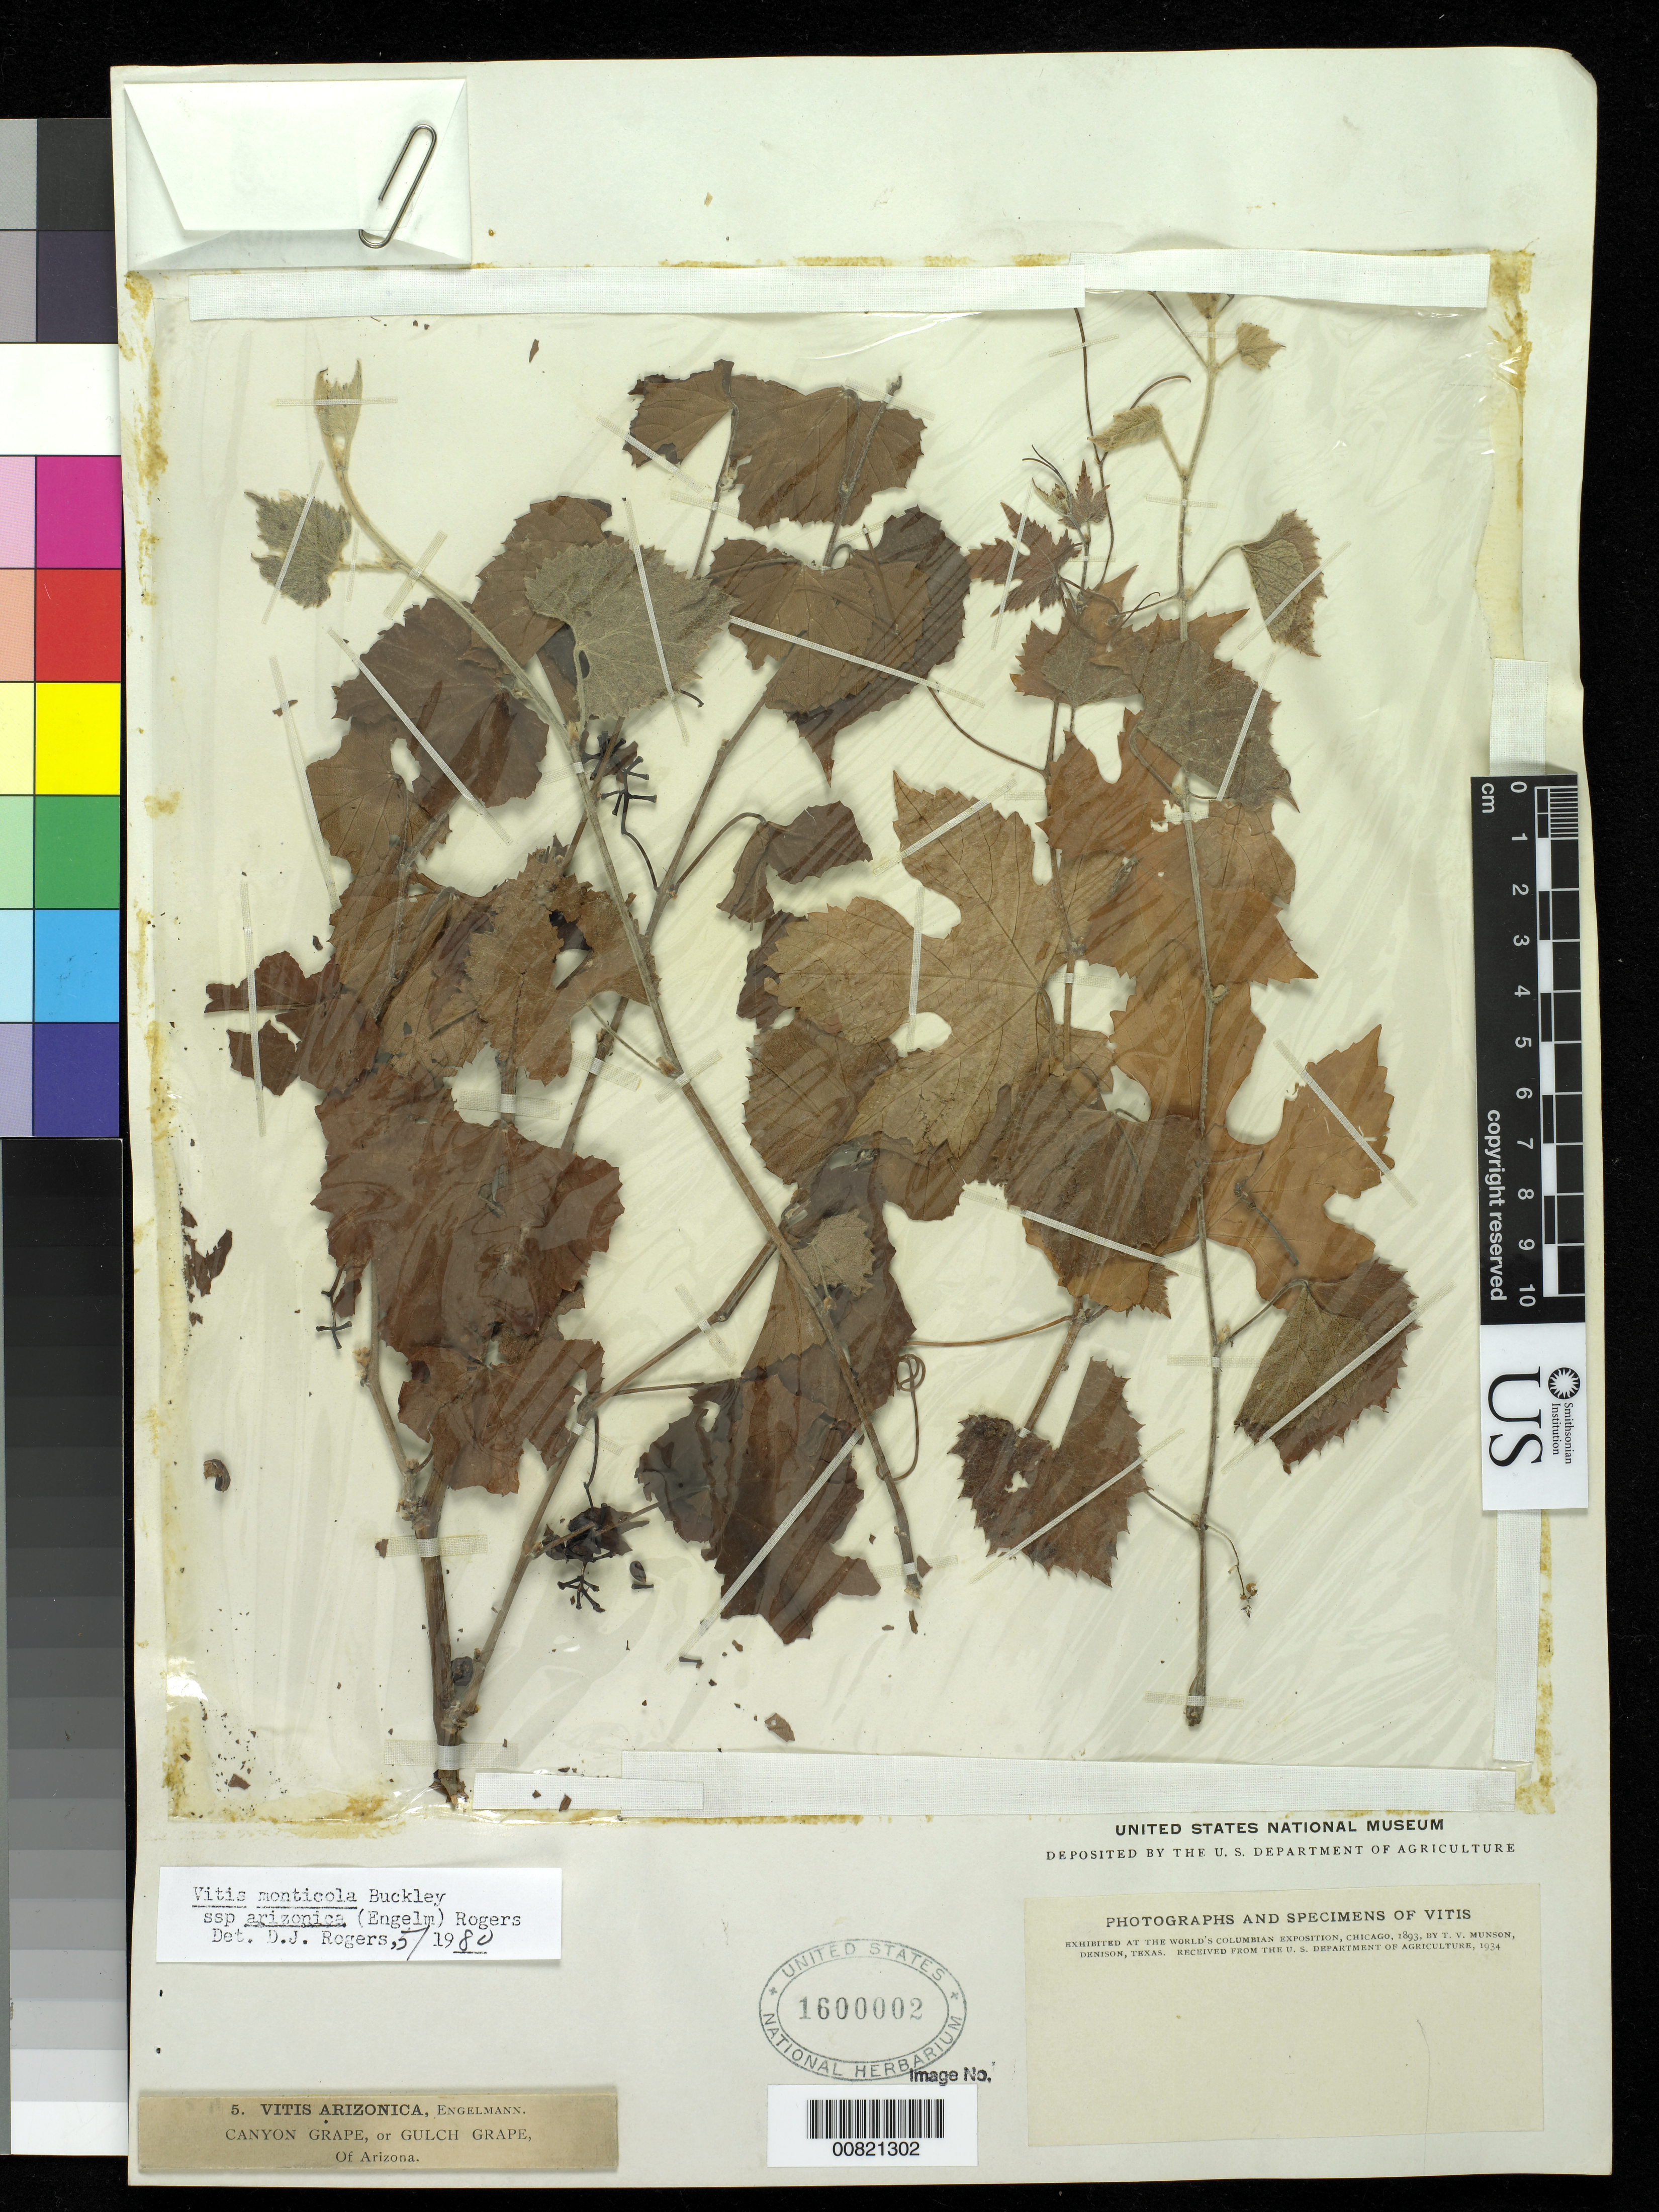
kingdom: Plantae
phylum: Tracheophyta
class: Magnoliopsida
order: Vitales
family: Vitaceae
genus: Vitis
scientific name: Vitis monticola subsp. arizonica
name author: (Engelm.) W.M. Rogers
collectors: T. V. Munson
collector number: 5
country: United States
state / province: Arizona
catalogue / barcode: US 1600002